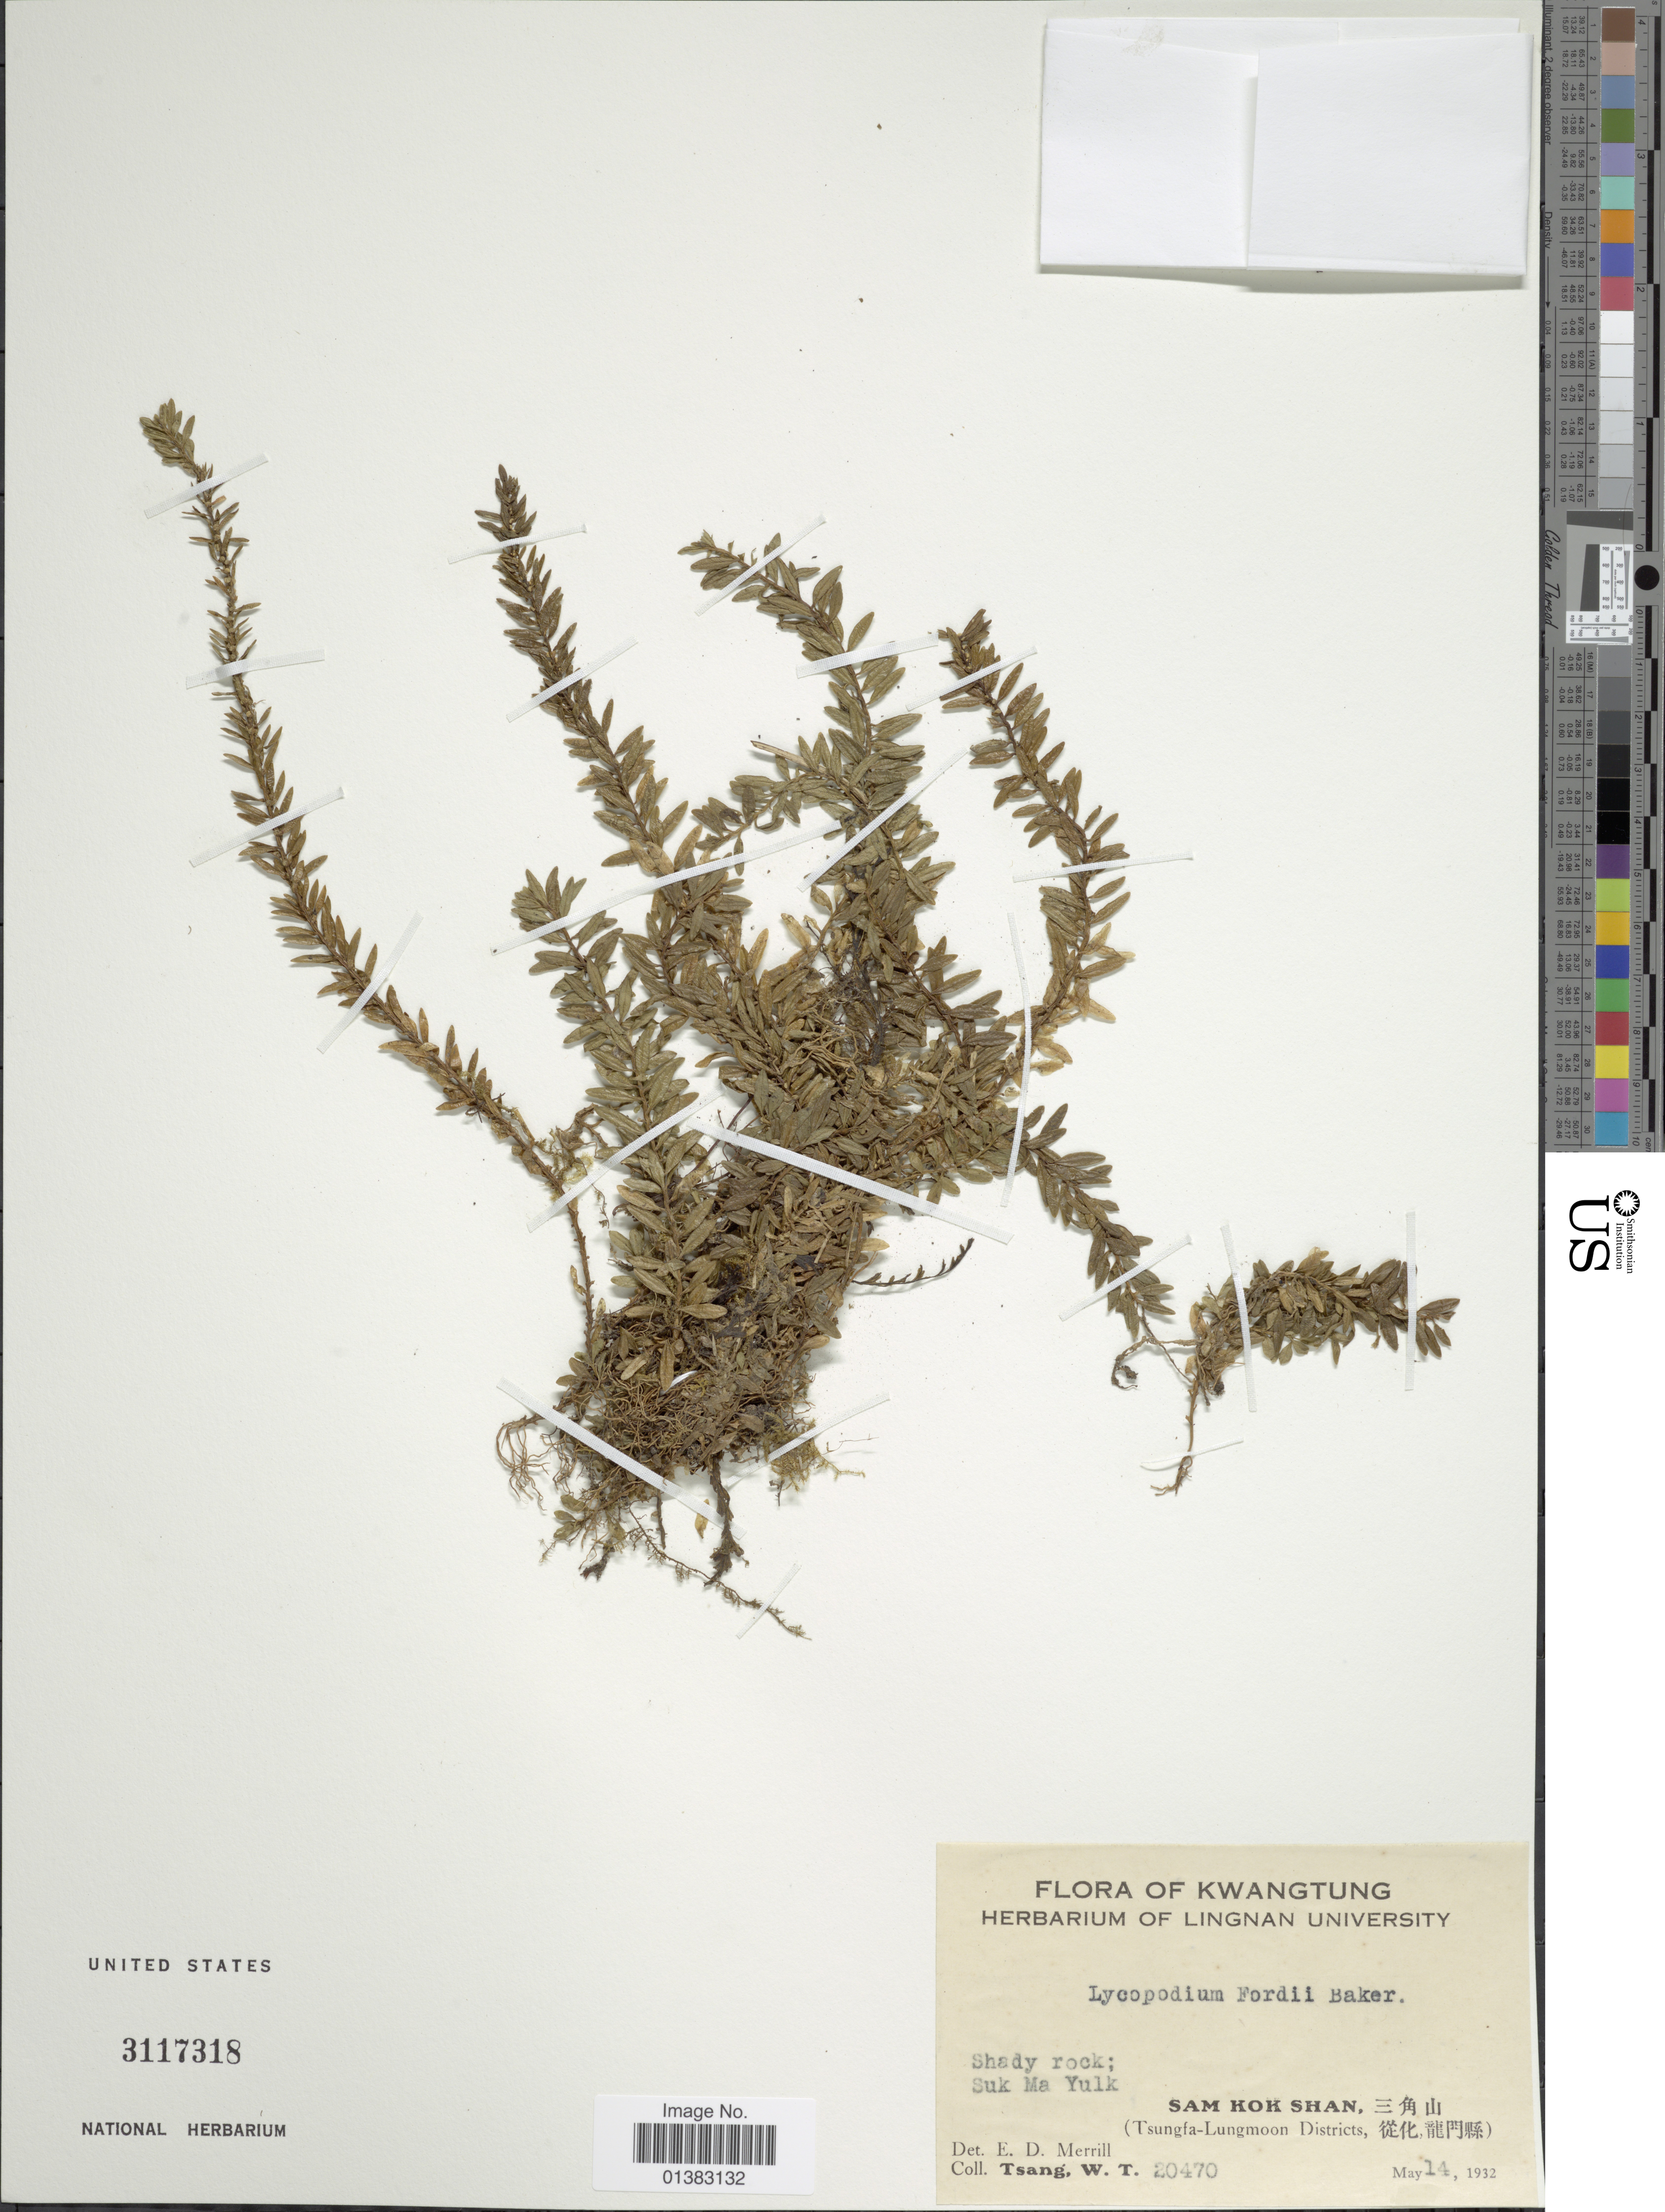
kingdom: Plantae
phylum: Tracheophyta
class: Lycopodiopsida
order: Lycopodiales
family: Lycopodiaceae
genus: Phlegmariurus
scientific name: Phlegmariurus hamiltonii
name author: (Spreng.) Á. Löve & D. Löve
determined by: Field, A. R.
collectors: W. T. Tsang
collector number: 20470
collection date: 1932-05-14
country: China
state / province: Guangdong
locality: Kwangtung. Sam Kok Shan, X, (Tsungfa-Lungmoon Districts, X)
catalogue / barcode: US 3117318